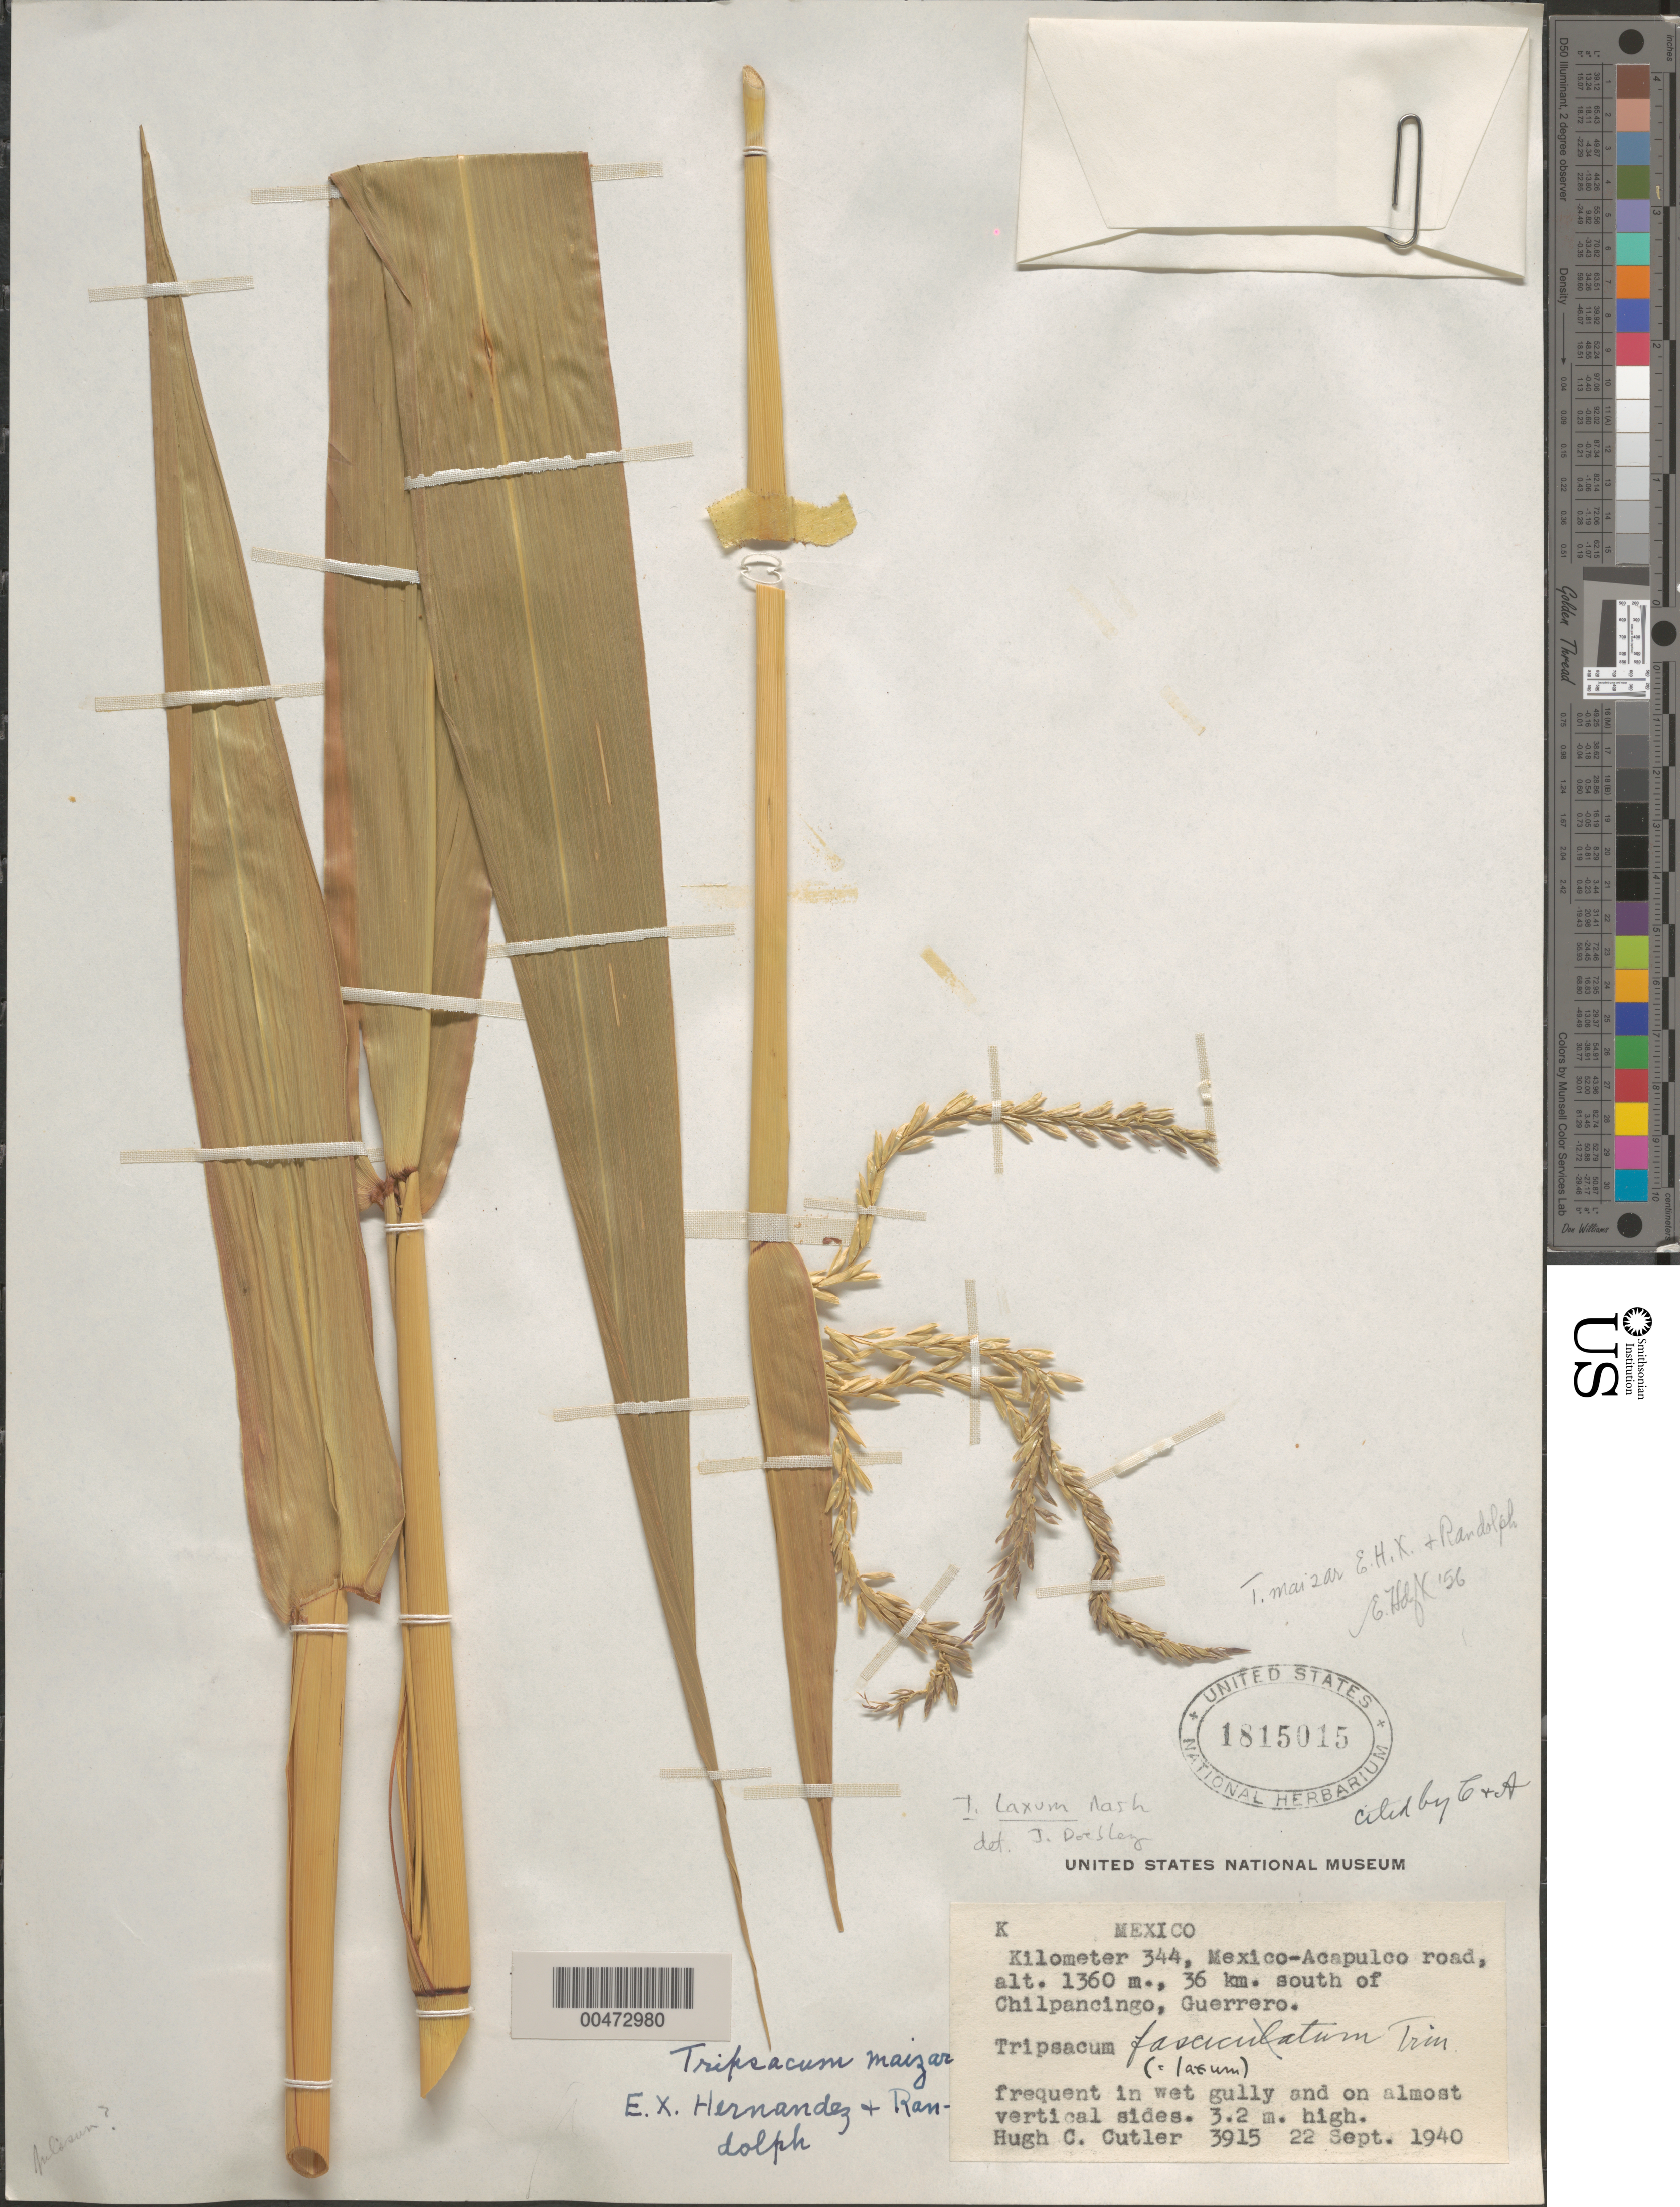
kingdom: Plantae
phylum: Tracheophyta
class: Liliopsida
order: Poales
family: Poaceae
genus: Tripsacum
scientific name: Tripsacum laxum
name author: Nash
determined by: Doebley, John F.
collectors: H. C. Cutler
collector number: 3915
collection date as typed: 22 Sep 1940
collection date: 1940-09-22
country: Mexico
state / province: Guerrero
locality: Km 344, Mexico - Acapulco rd, 36 km of Chilpancingo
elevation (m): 1360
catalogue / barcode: US 1815015